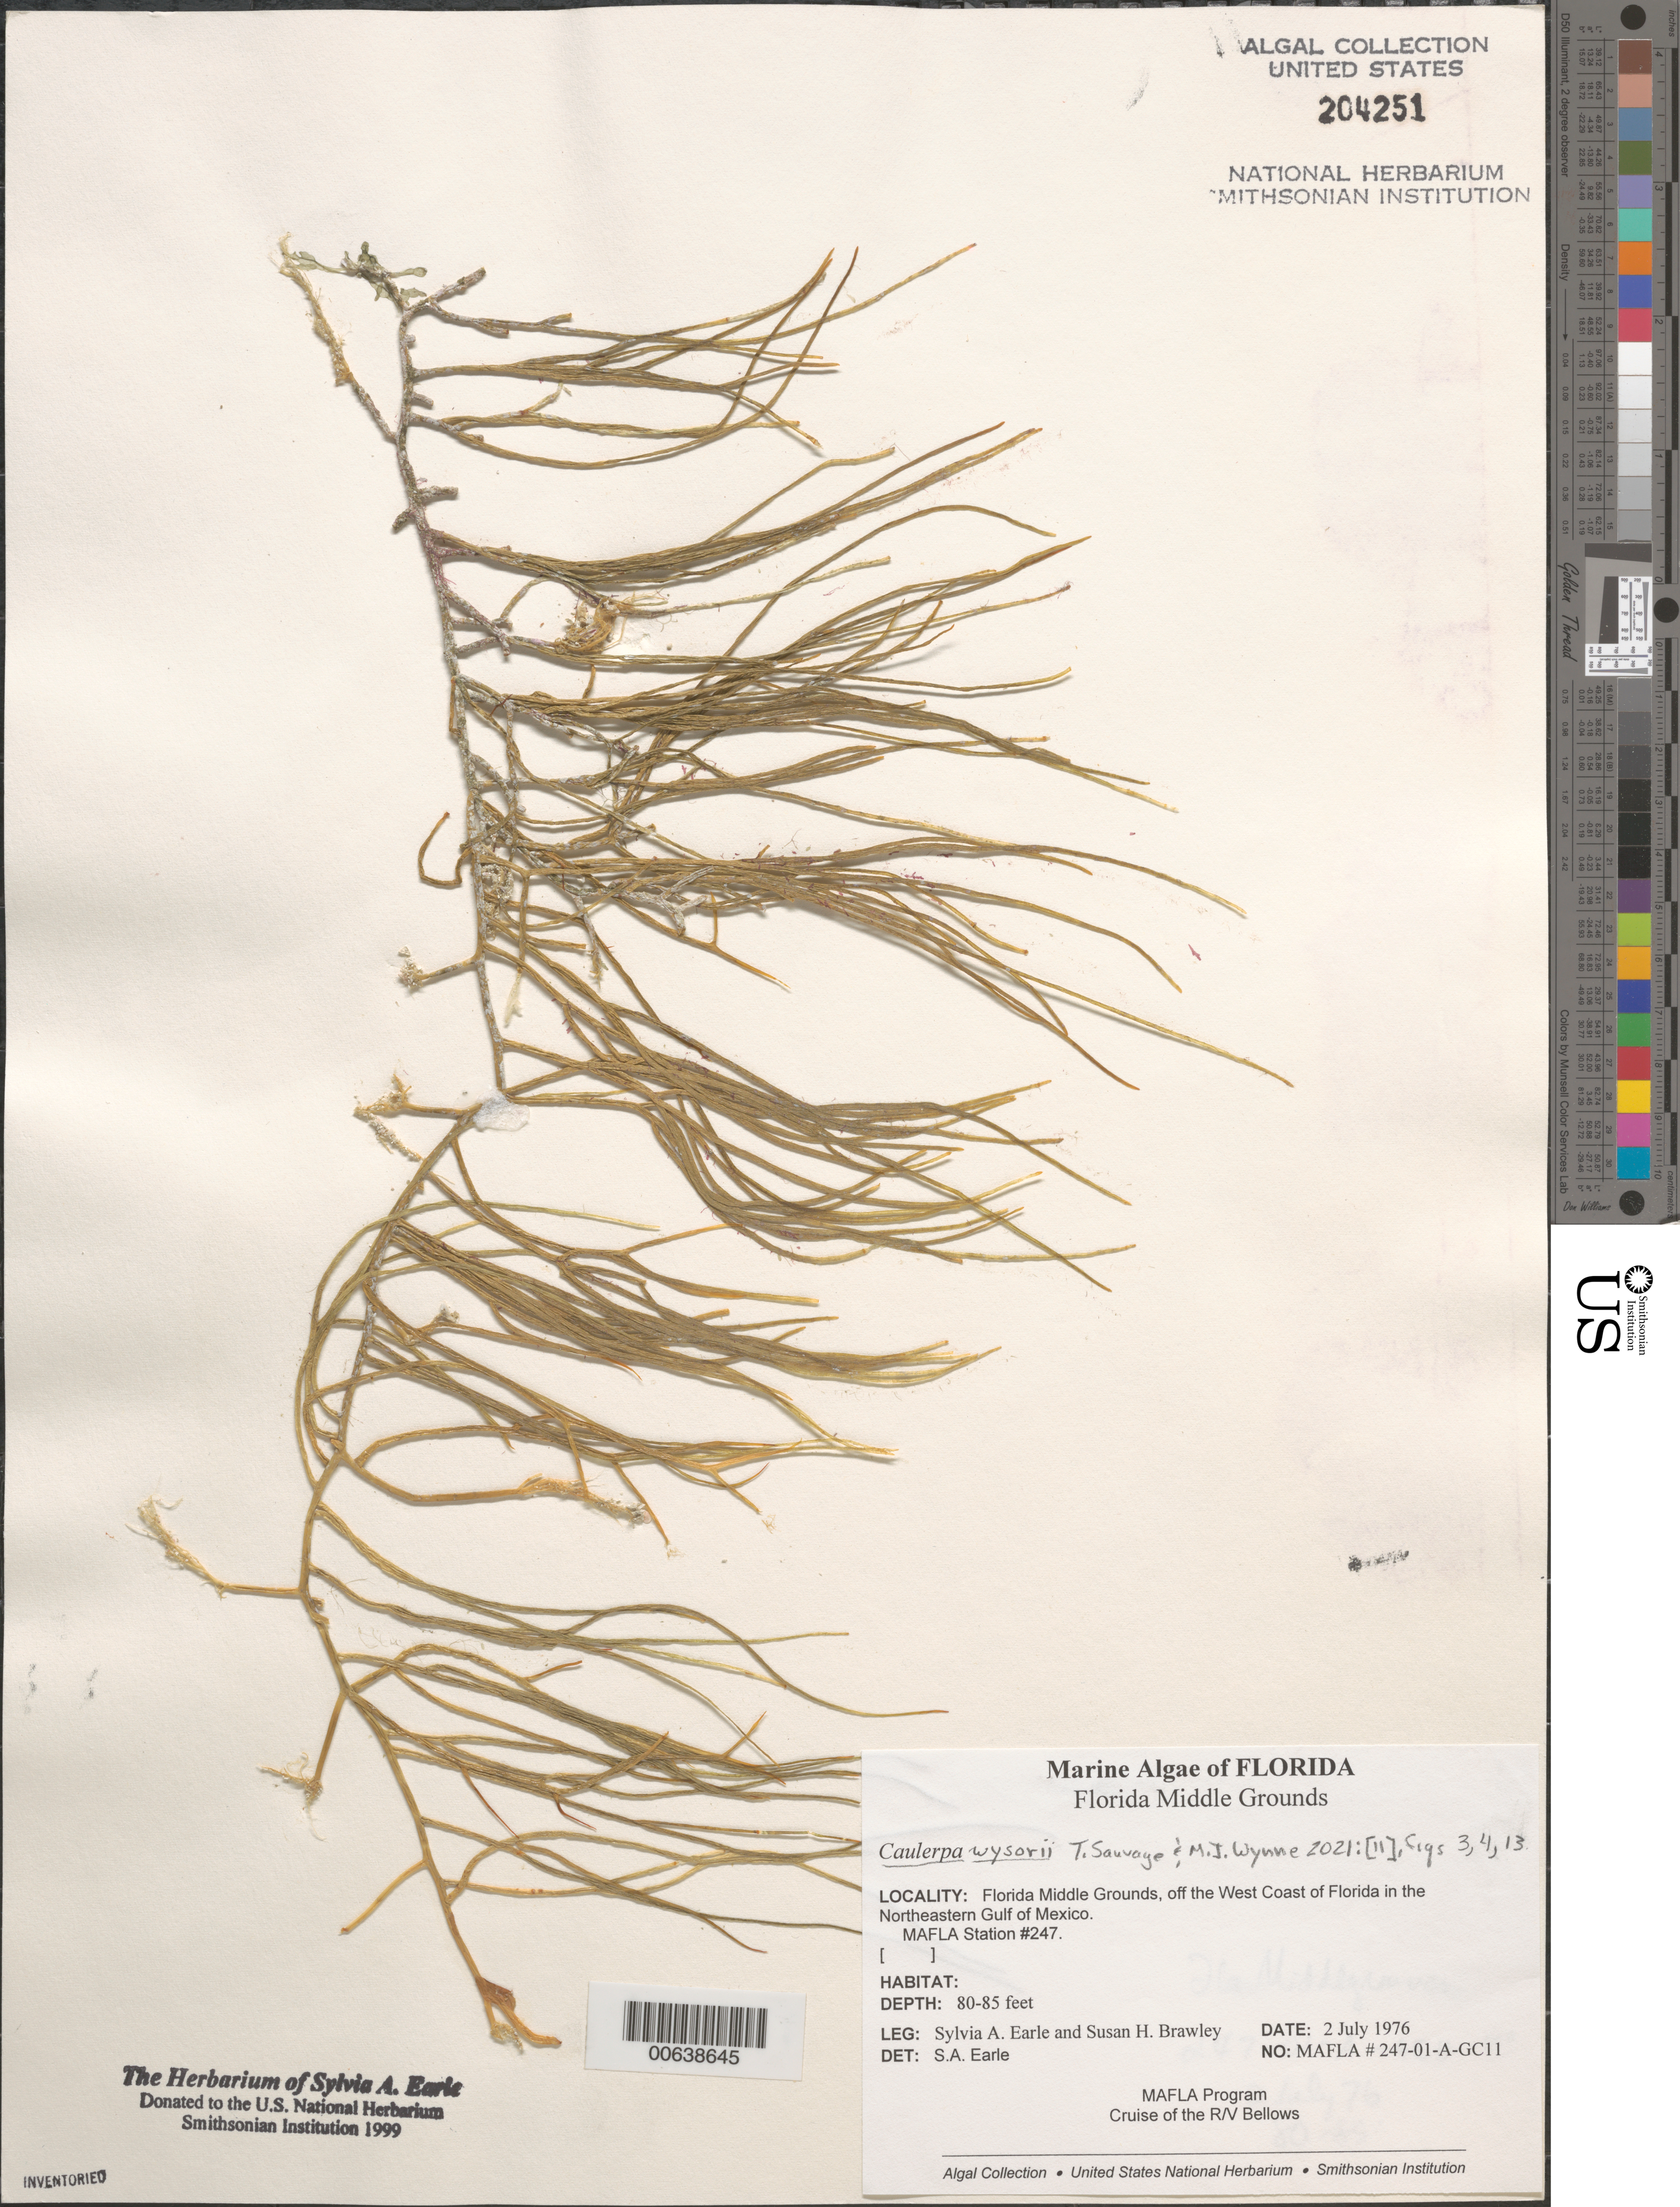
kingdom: Plantae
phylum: Chlorophyta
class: Ulvophyceae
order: Bryopsidales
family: Caulerpaceae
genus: Caulerpa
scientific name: Caulerpa wysorii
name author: Sauvage & M.J. Wynne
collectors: S. A. Earle & S. Brawley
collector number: Mafla 247-01-a-gc11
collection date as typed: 02 Jul 1976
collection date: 1976-07-02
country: United States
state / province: Florida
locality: Florida Middle Grounds, northeastern Gulf of Mexico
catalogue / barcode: US 204251